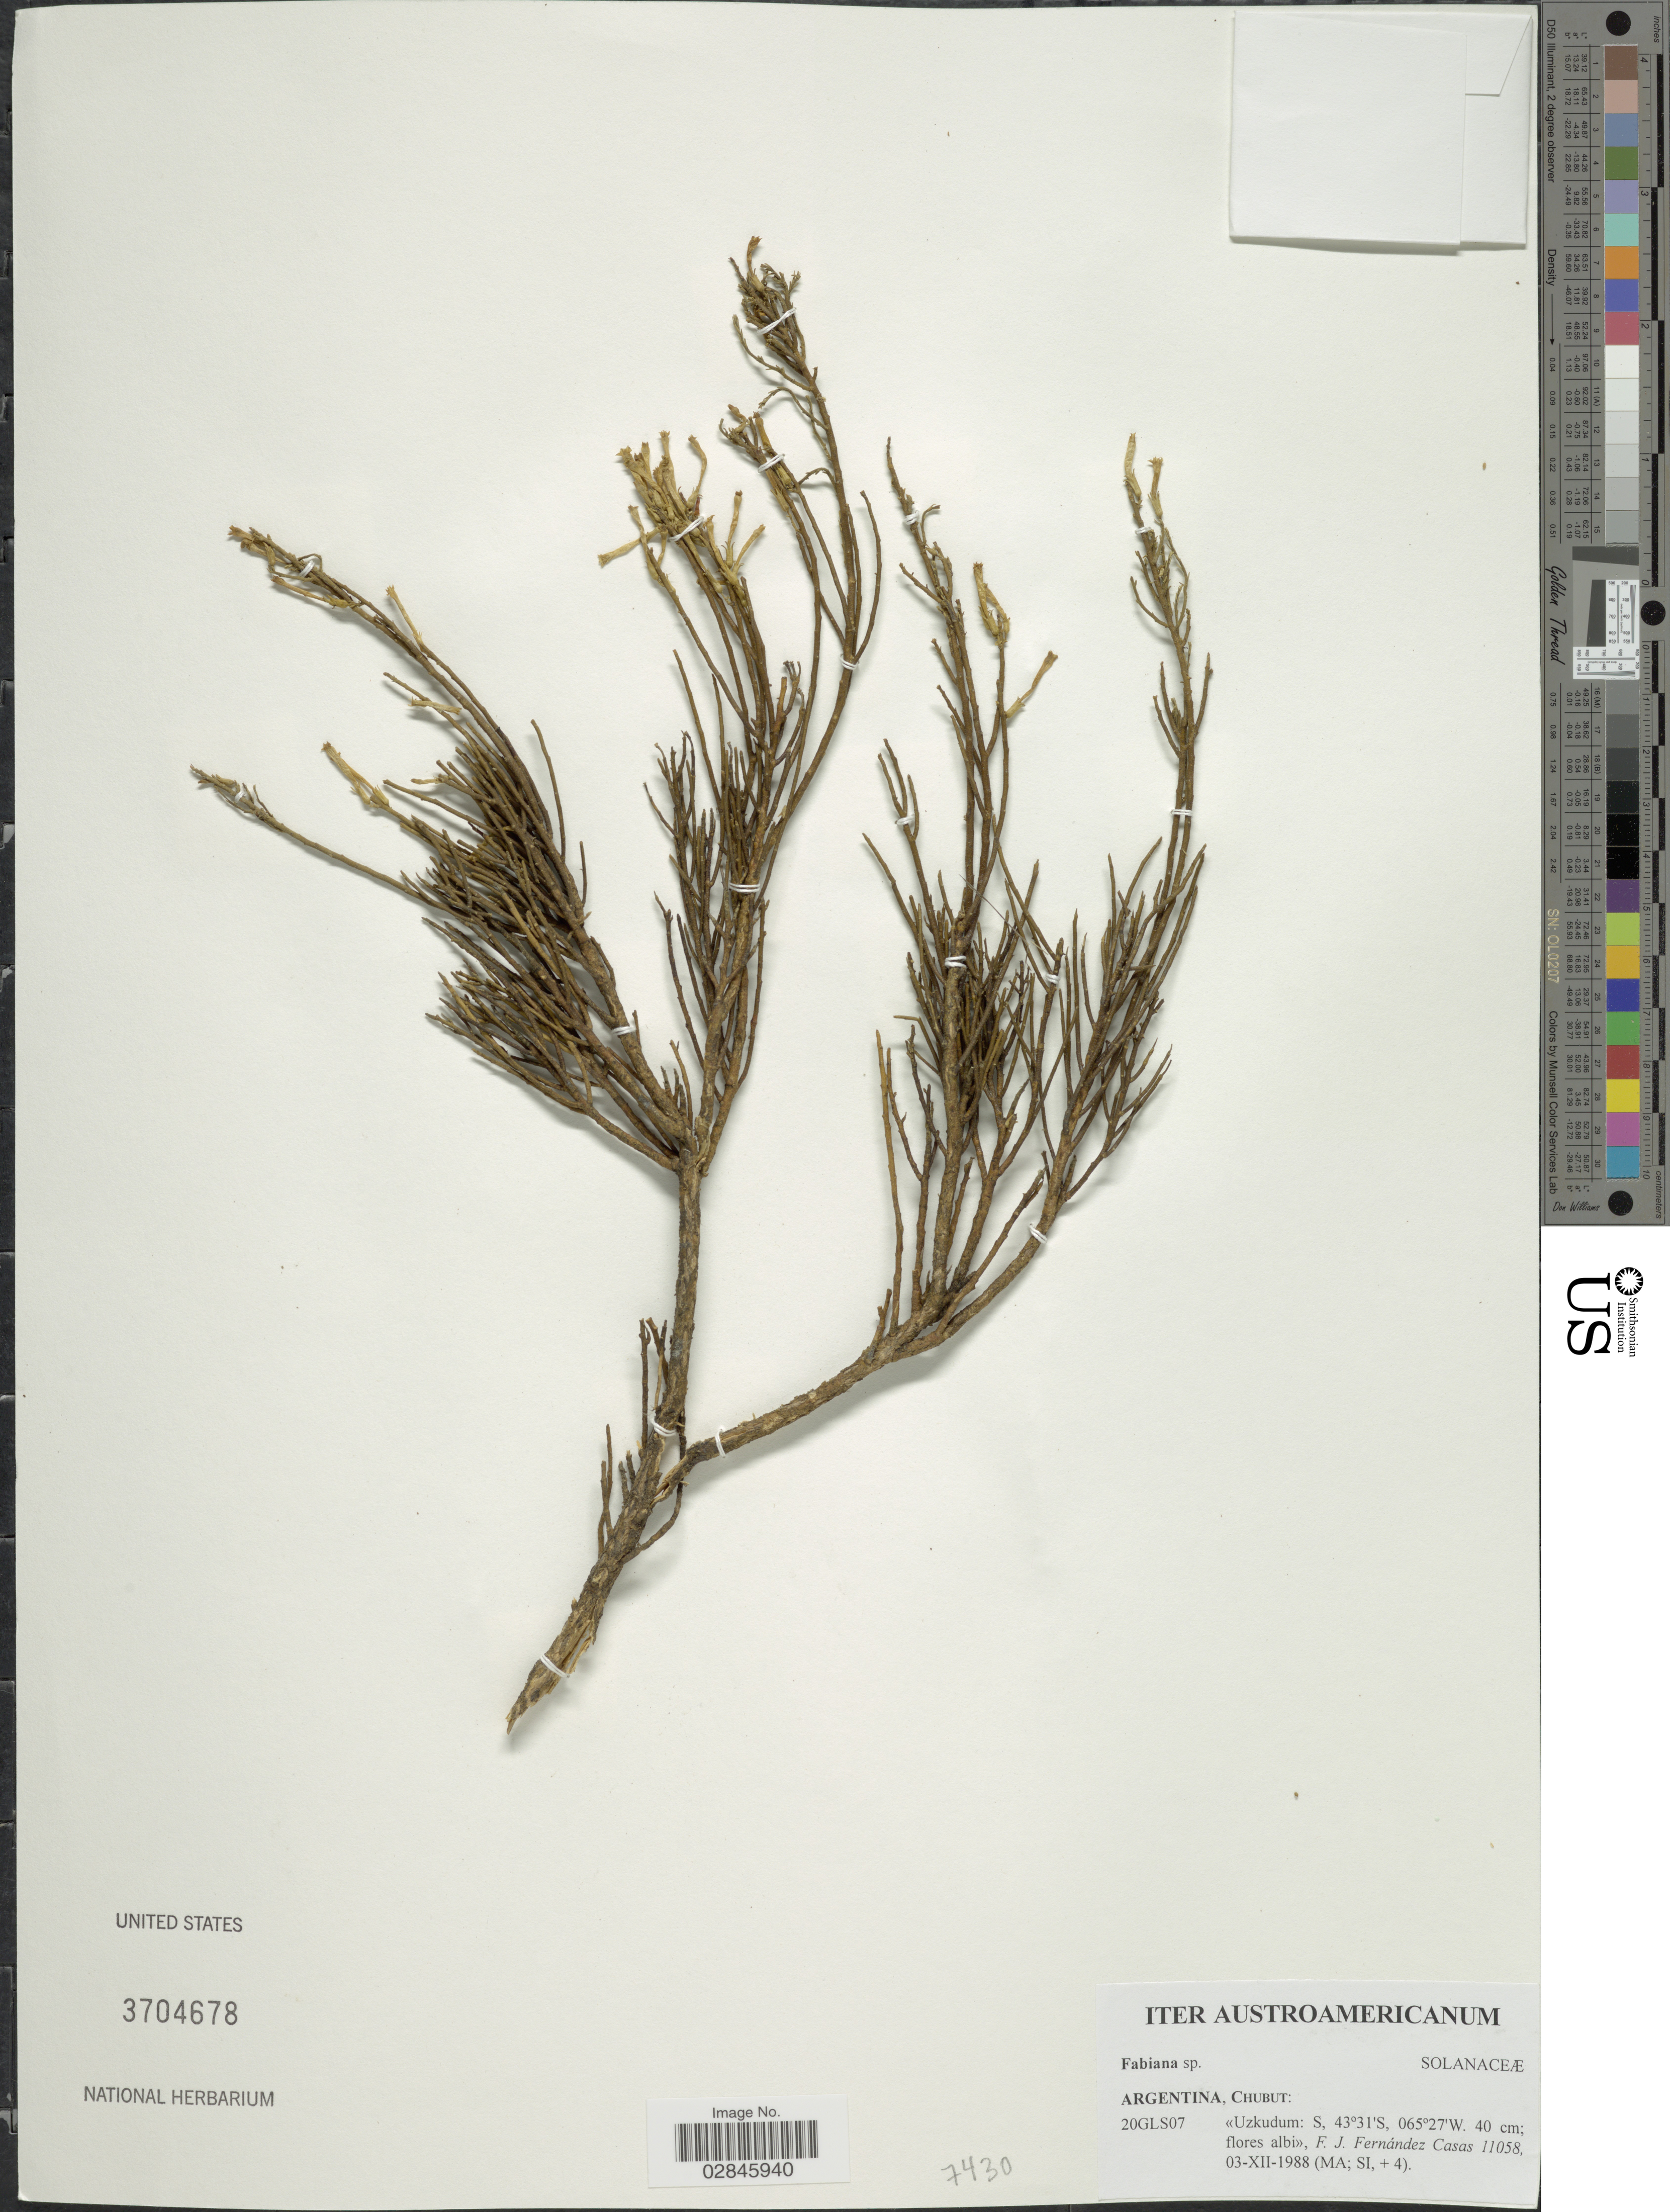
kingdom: Plantae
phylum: Tracheophyta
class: Magnoliopsida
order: Solanales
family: Solanaceae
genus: Fabiana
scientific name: Fabiana sp.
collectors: F. Fernández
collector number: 11058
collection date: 1988-12-03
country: Argentina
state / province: Chubut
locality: Uzkudum: S.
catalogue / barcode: US 3704678